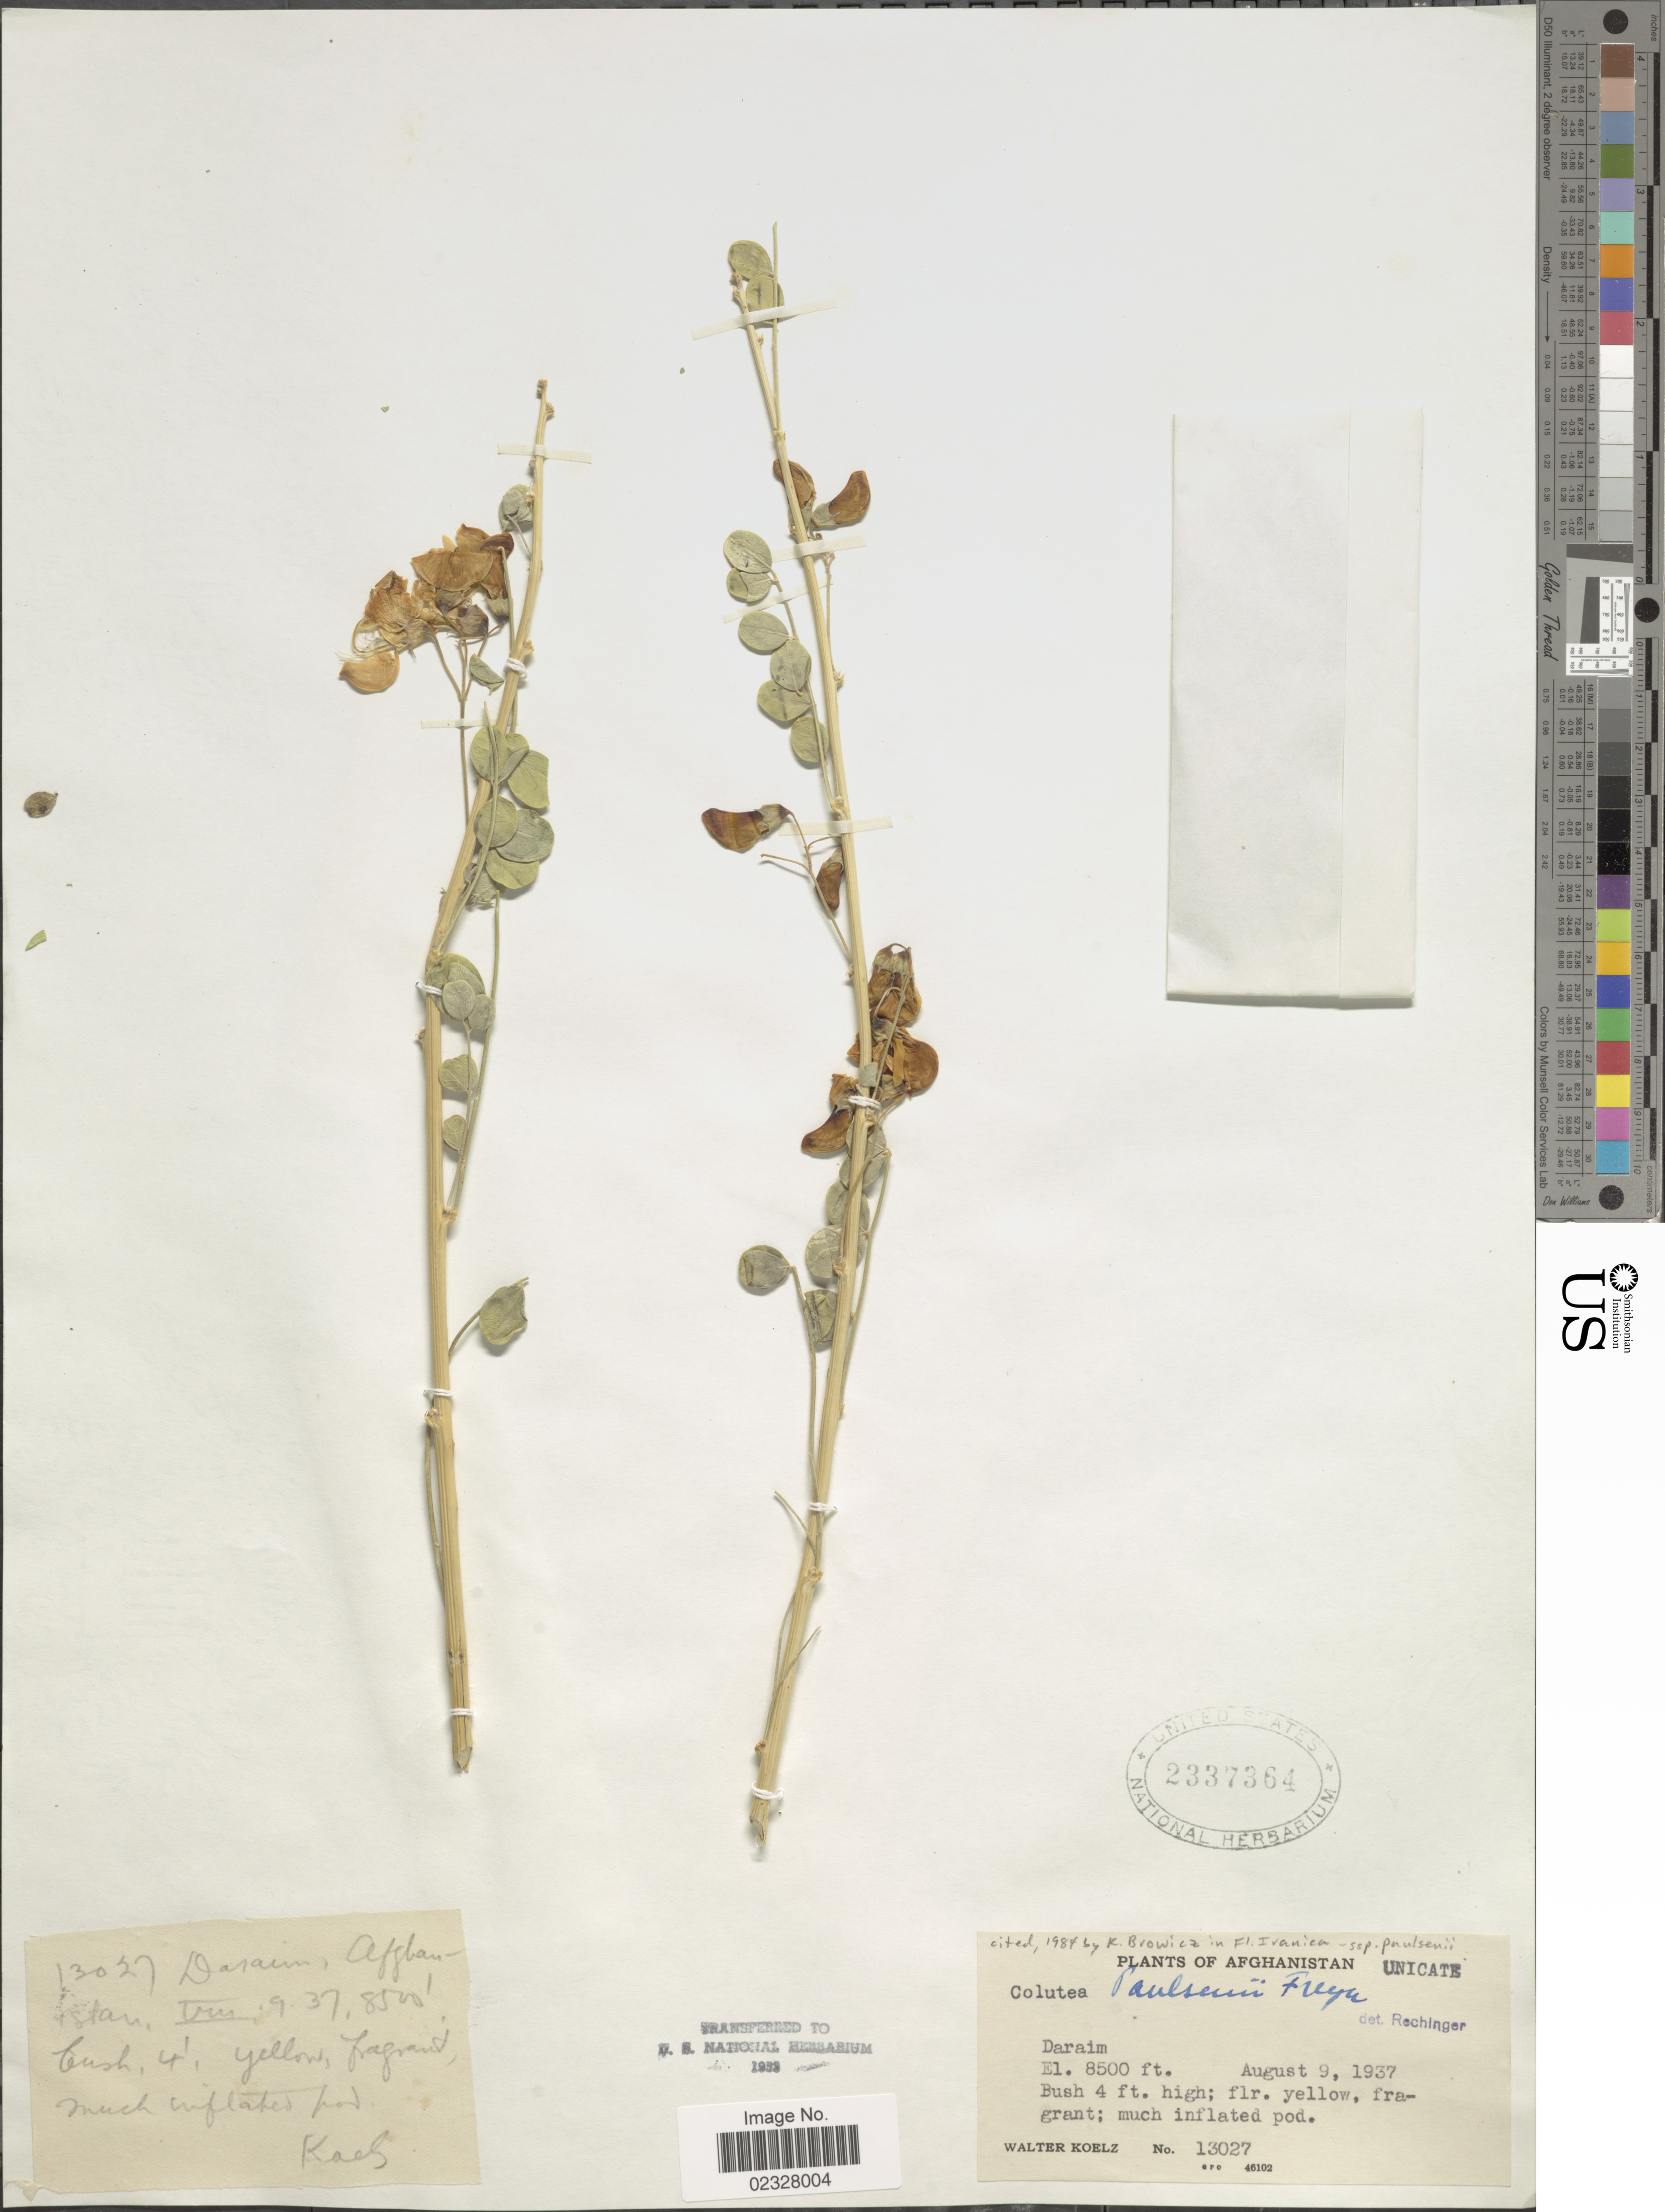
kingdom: Plantae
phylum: Tracheophyta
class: Magnoliopsida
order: Fabales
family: Fabaceae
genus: Colutea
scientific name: Colutea paulsenii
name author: Bornm. ex Freyn & Freyn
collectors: W. N. Koelz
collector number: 13027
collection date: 1937-08-09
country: Afghanistan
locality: Daraim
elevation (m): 2591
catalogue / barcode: US 2337364